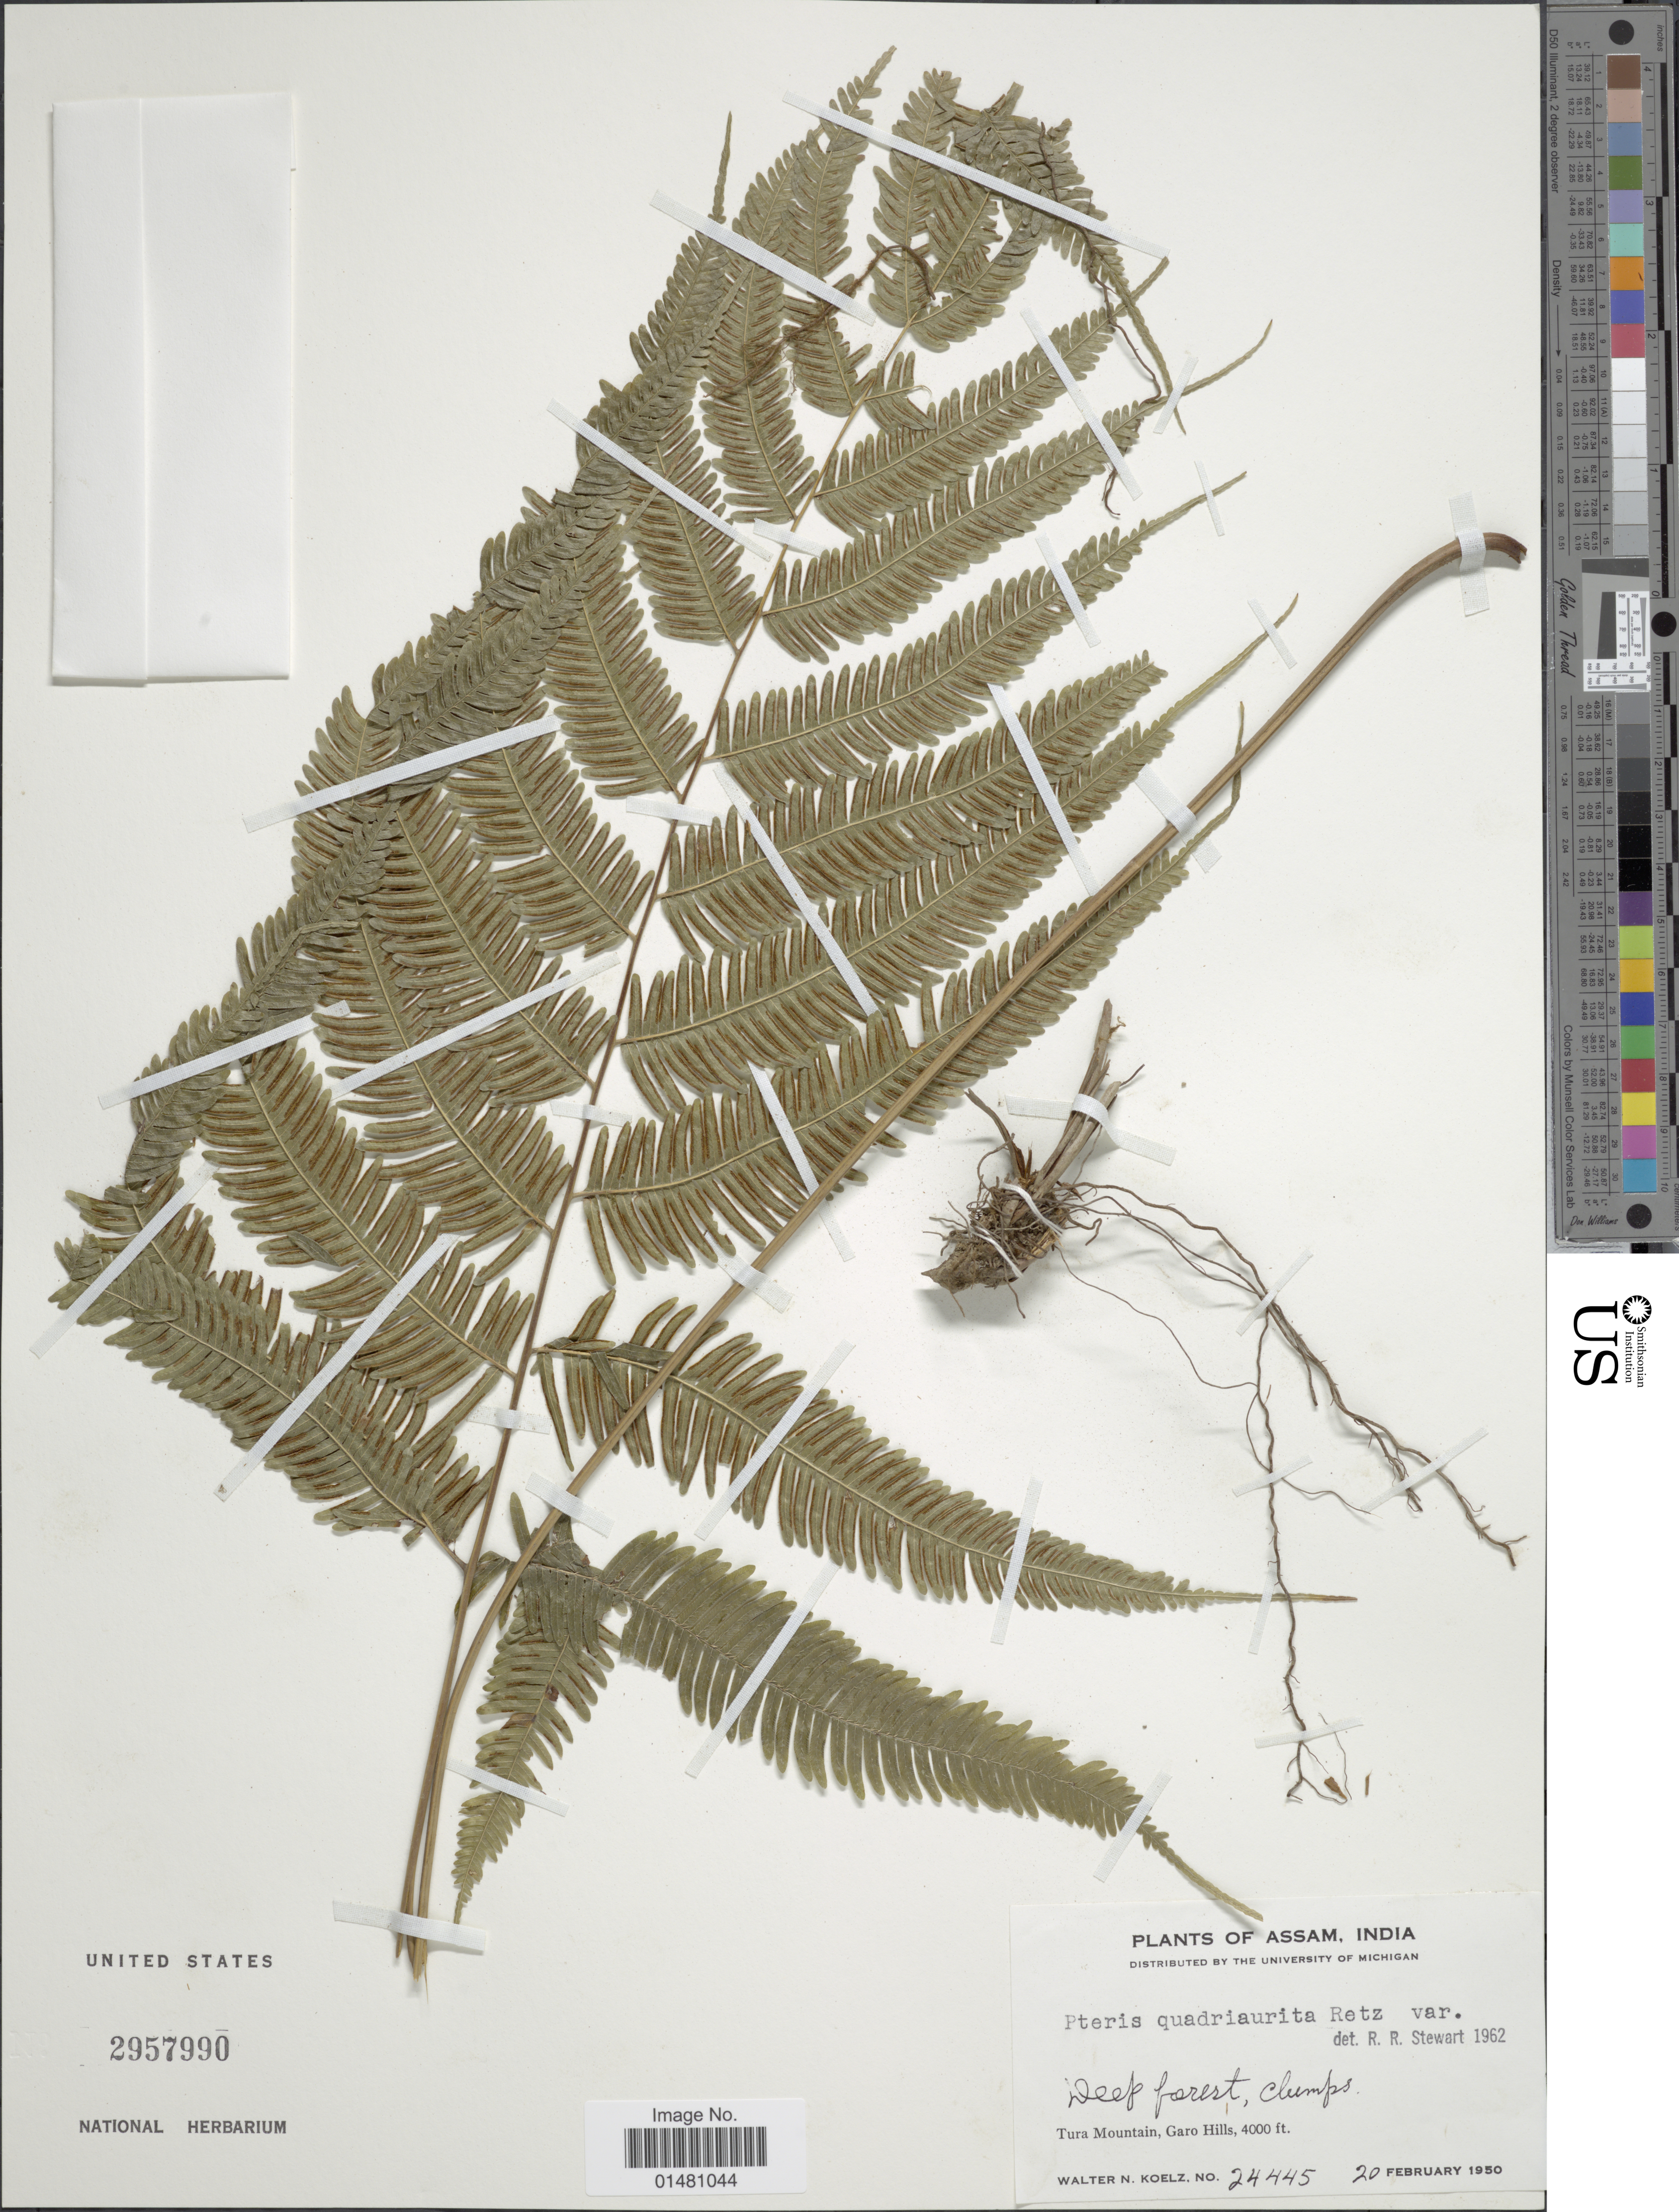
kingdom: Plantae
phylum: Tracheophyta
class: Polypodiopsida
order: Polypodiales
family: Pteridaceae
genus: Pteris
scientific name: Pteris quadriaurita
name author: Retz.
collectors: W. N. Koelz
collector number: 24445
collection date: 1950-02-20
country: India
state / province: Meghalaya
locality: Assam, Tura Mountain, Garo Hills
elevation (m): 1219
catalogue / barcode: US 2957990